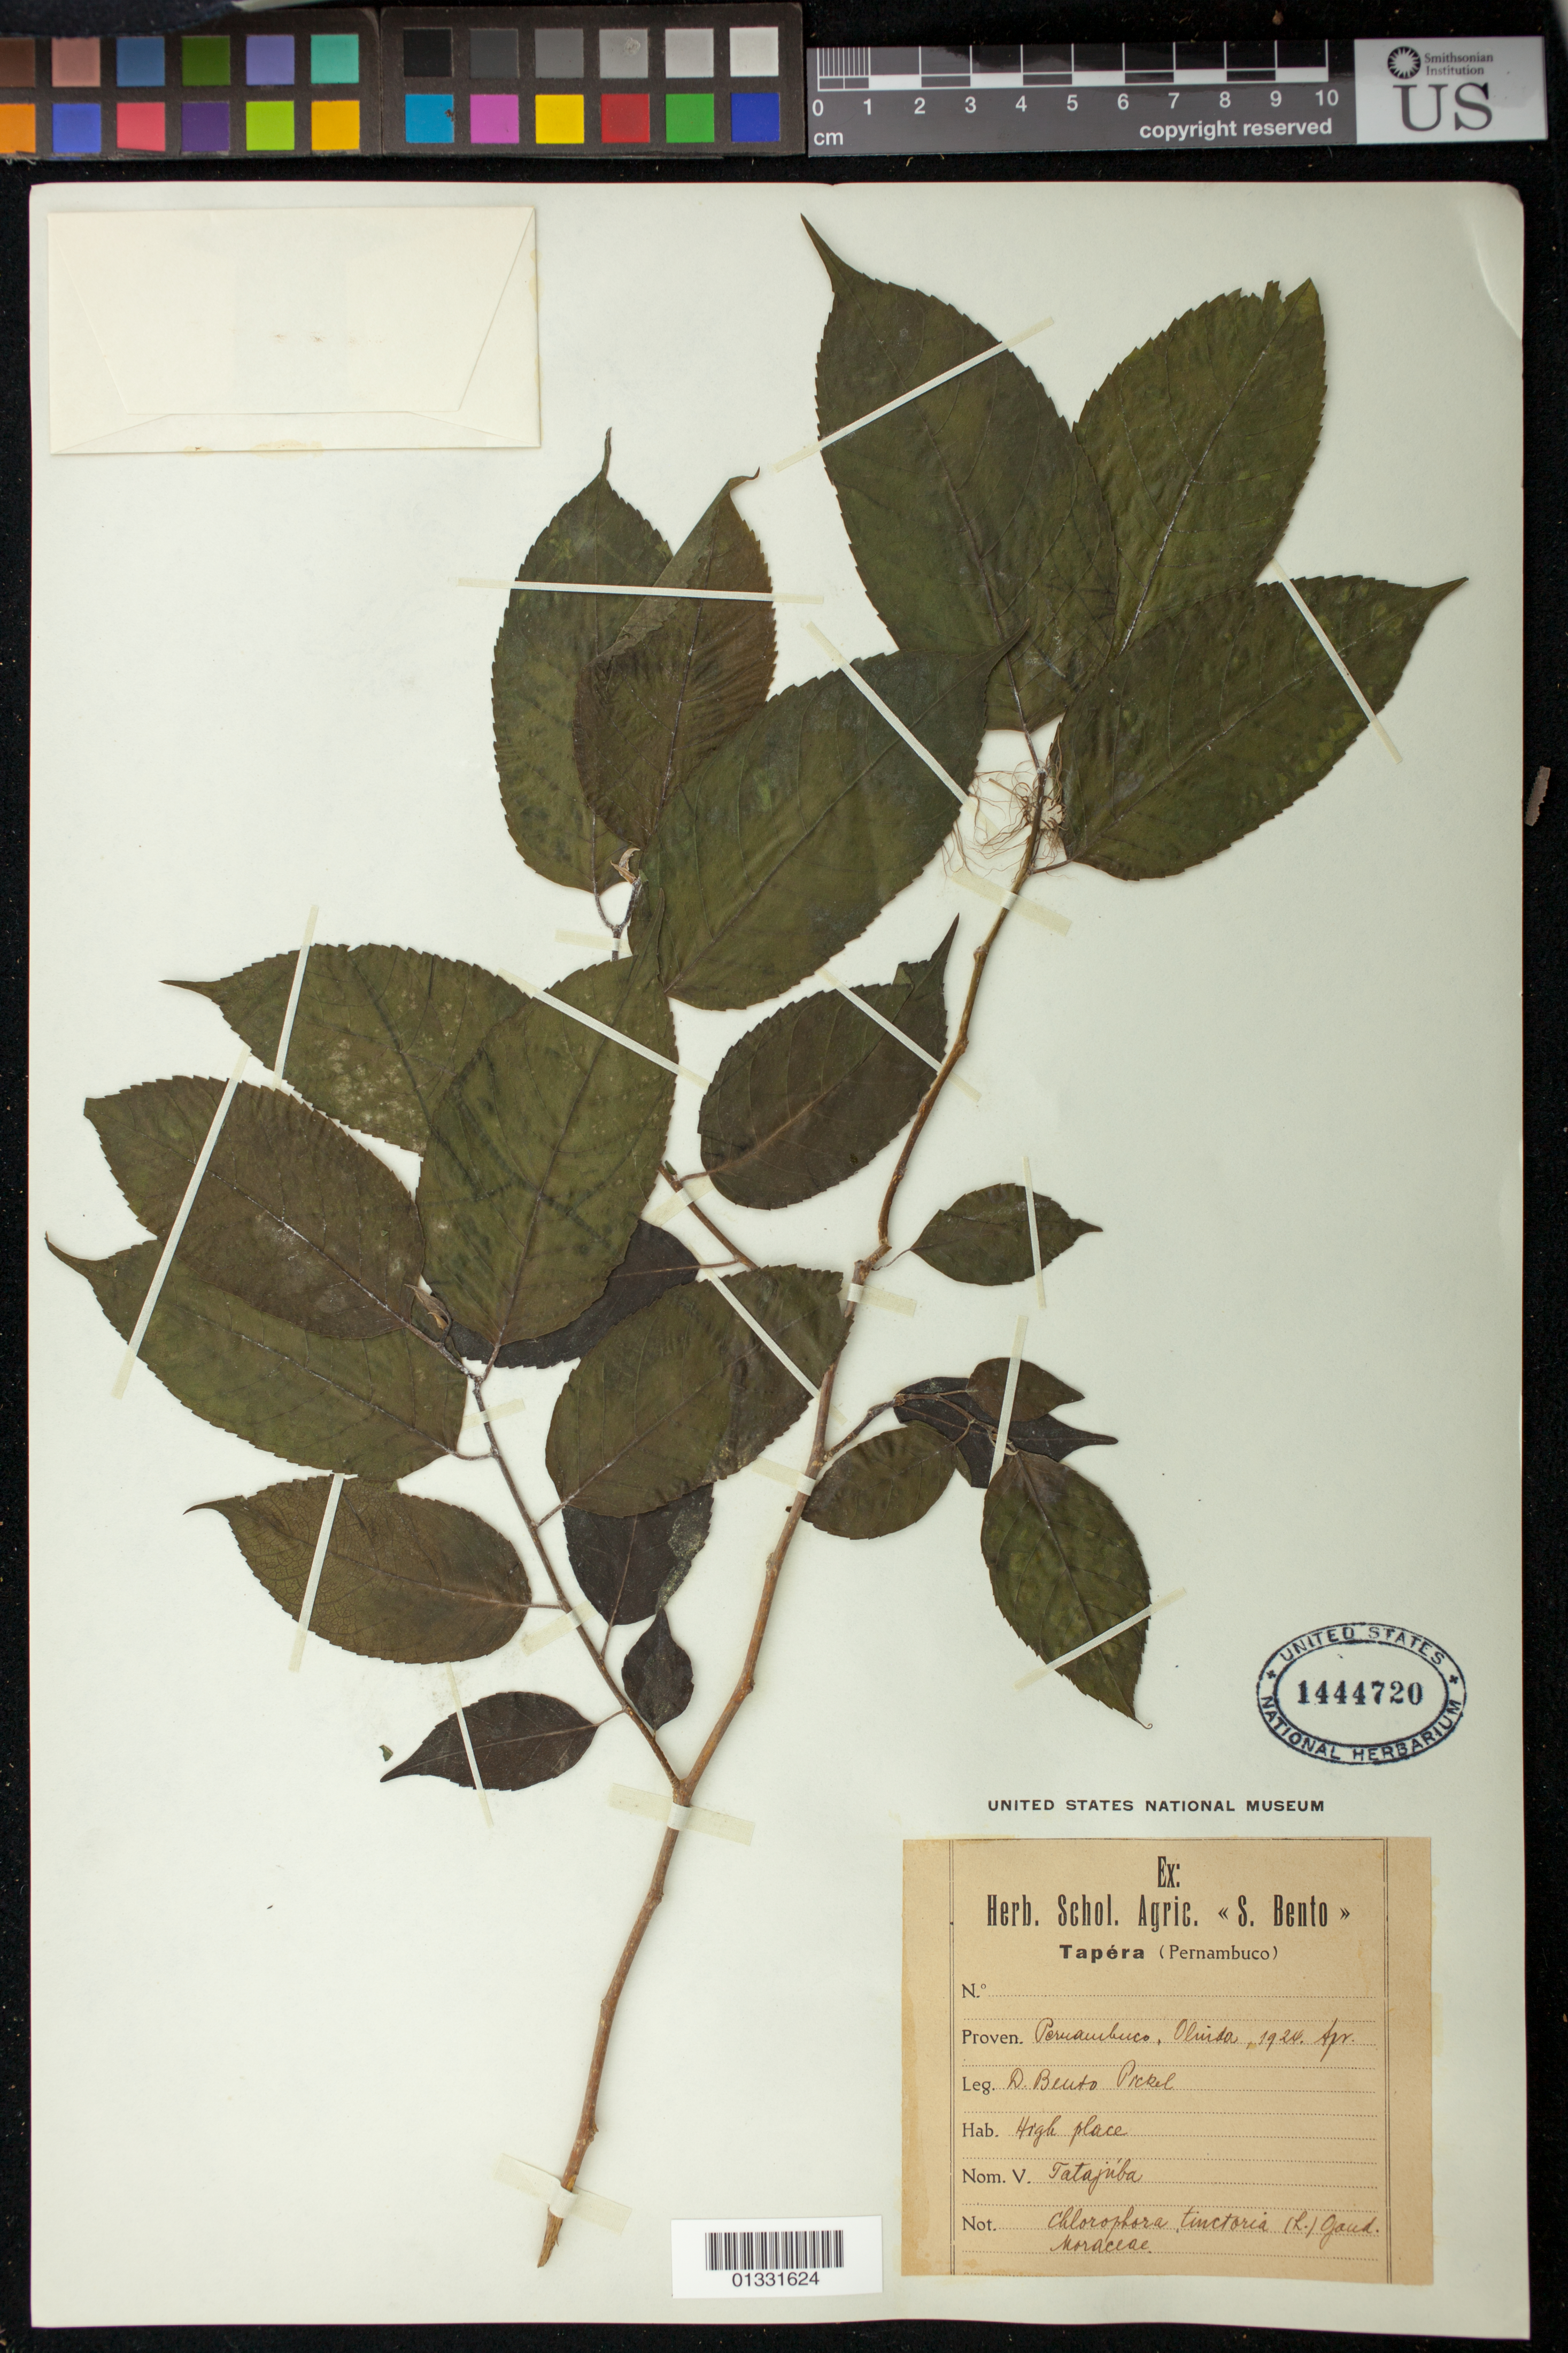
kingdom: Plantae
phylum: Tracheophyta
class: Magnoliopsida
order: Rosales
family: Moraceae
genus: Maclura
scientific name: Maclura tinctoria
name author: (L.) D. Don ex Steud.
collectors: B. J. Pickel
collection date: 1905-04-07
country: Brazil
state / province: Pernambuco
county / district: Olinda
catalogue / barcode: US 1444720